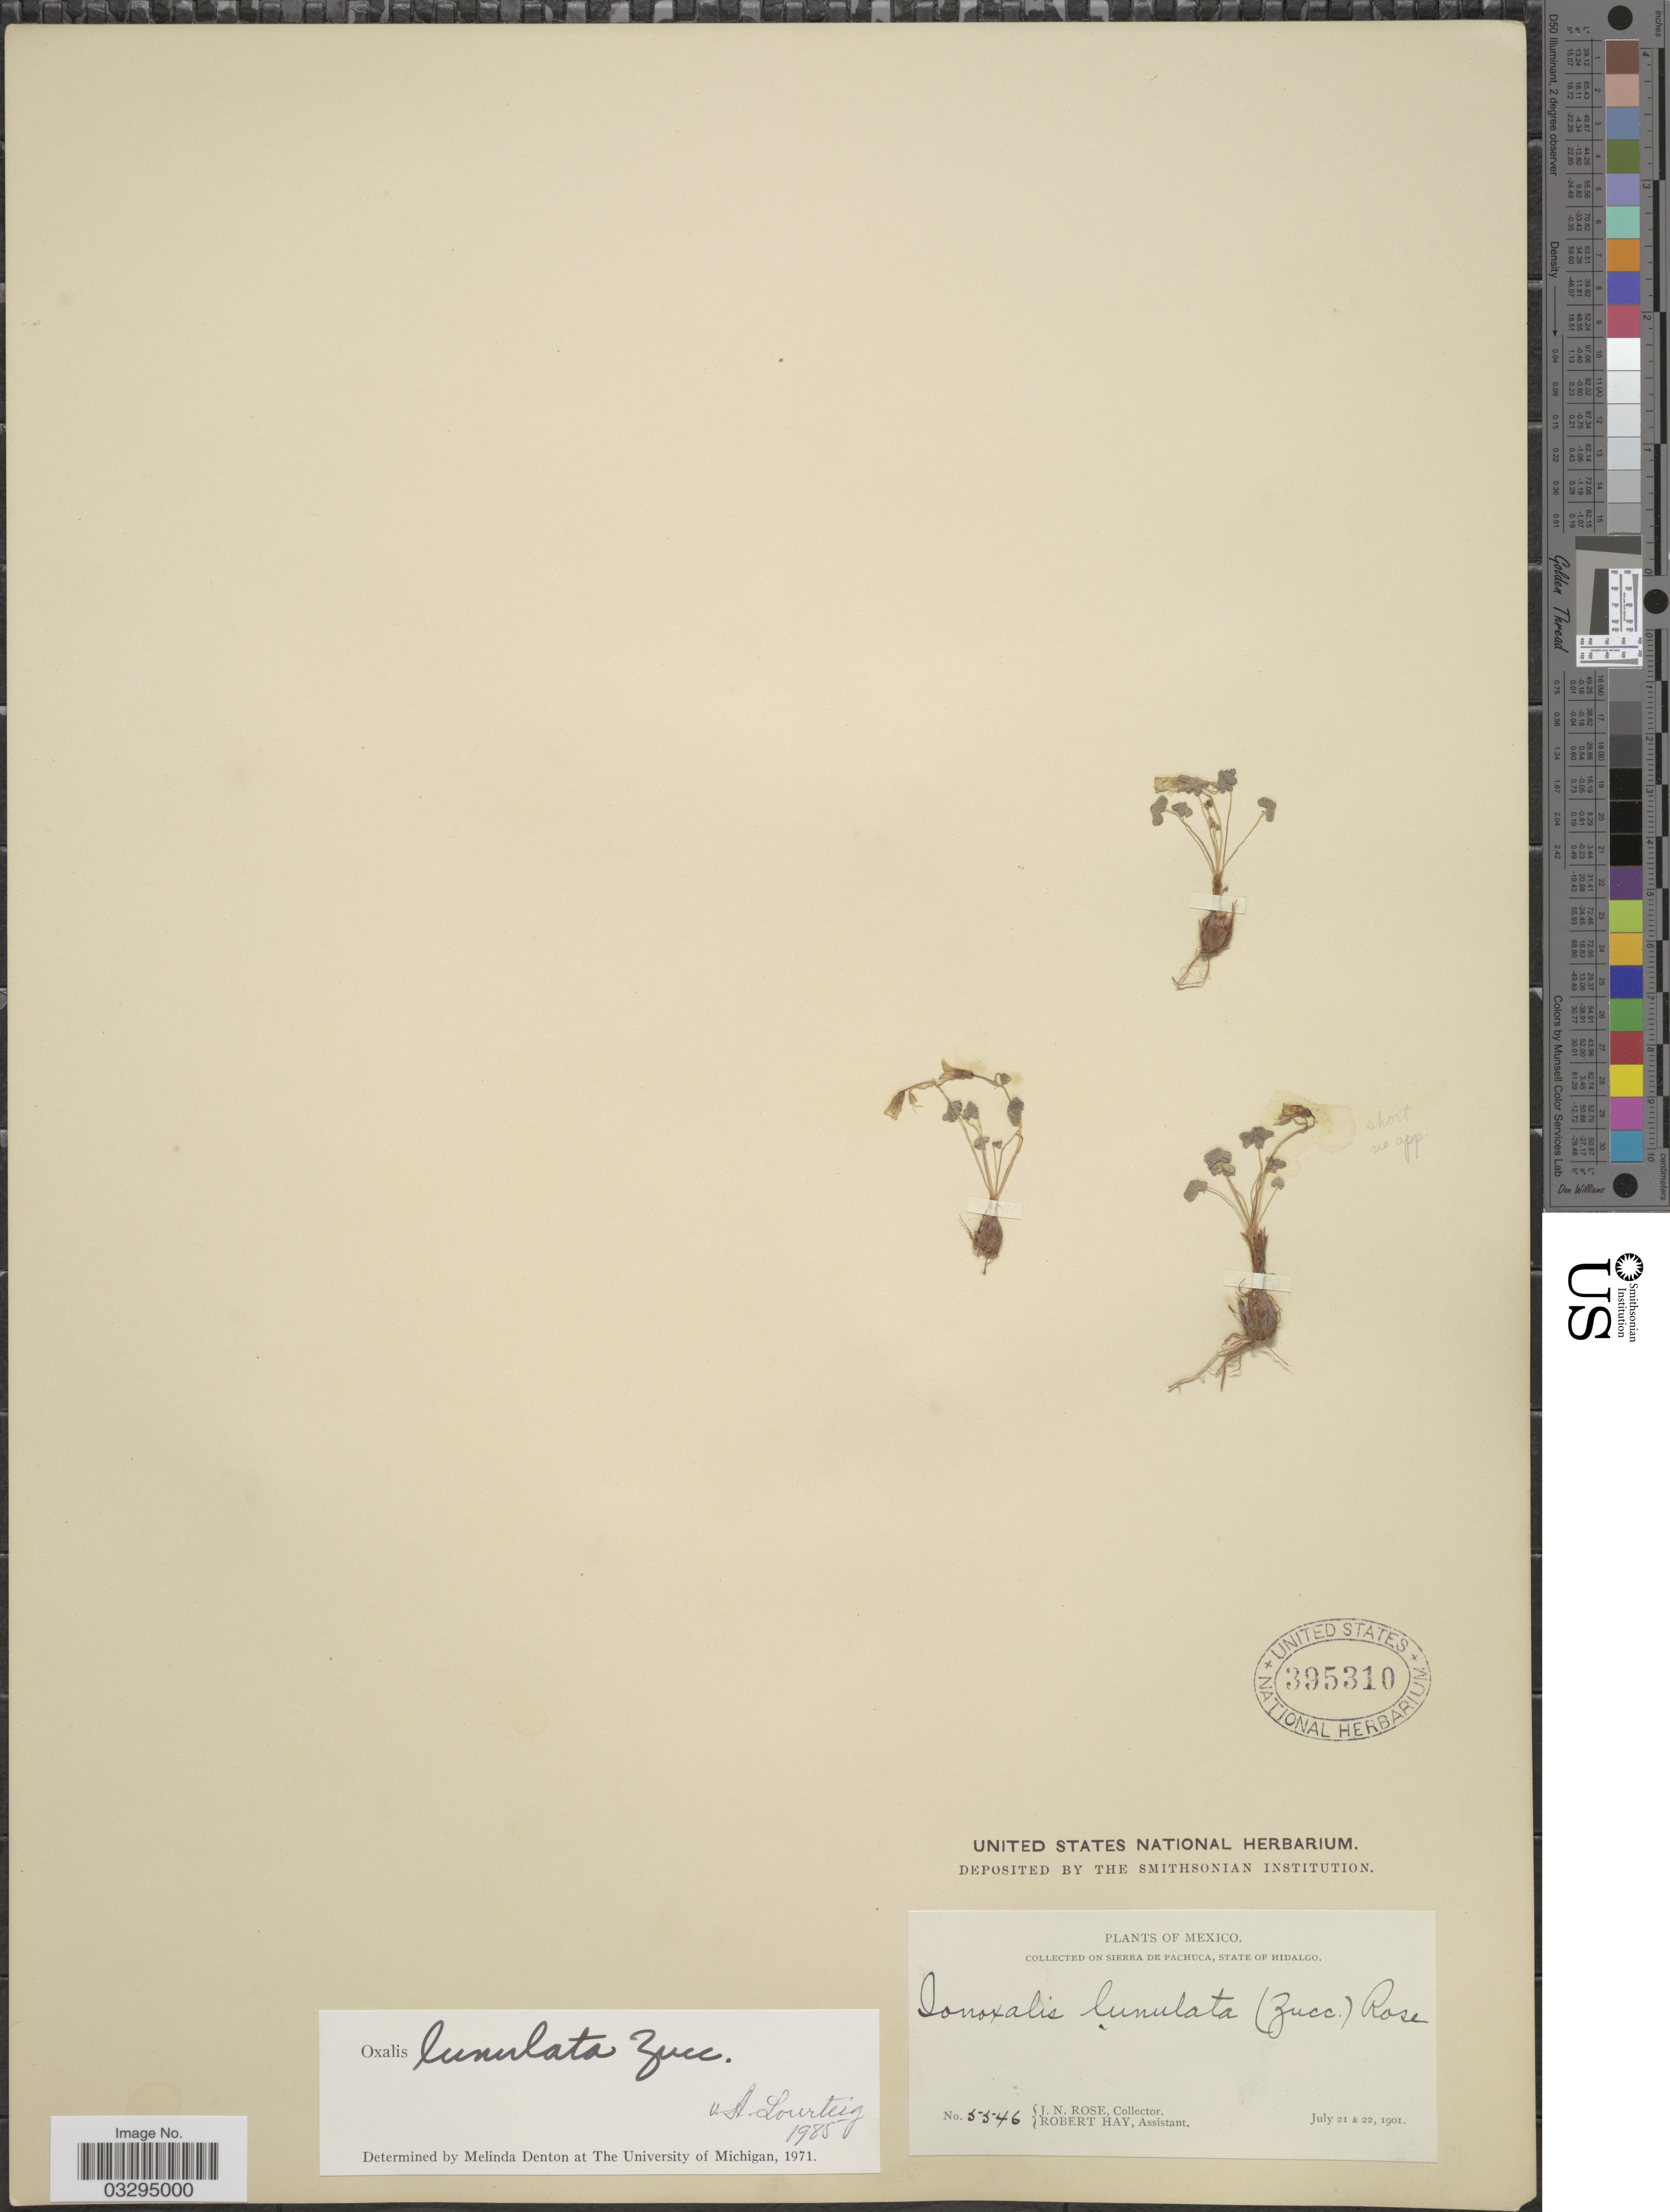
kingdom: Plantae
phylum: Tracheophyta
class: Magnoliopsida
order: Oxalidales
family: Oxalidaceae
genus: Oxalis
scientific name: Oxalis lunulata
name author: Zucc.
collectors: J. N. Rose & R. Hay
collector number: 5546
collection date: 1901-07-21/1901-07-22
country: Mexico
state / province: Hidalgo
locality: Collected on Sierra de Pachuca, State of Hidalgo.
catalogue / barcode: US 395310